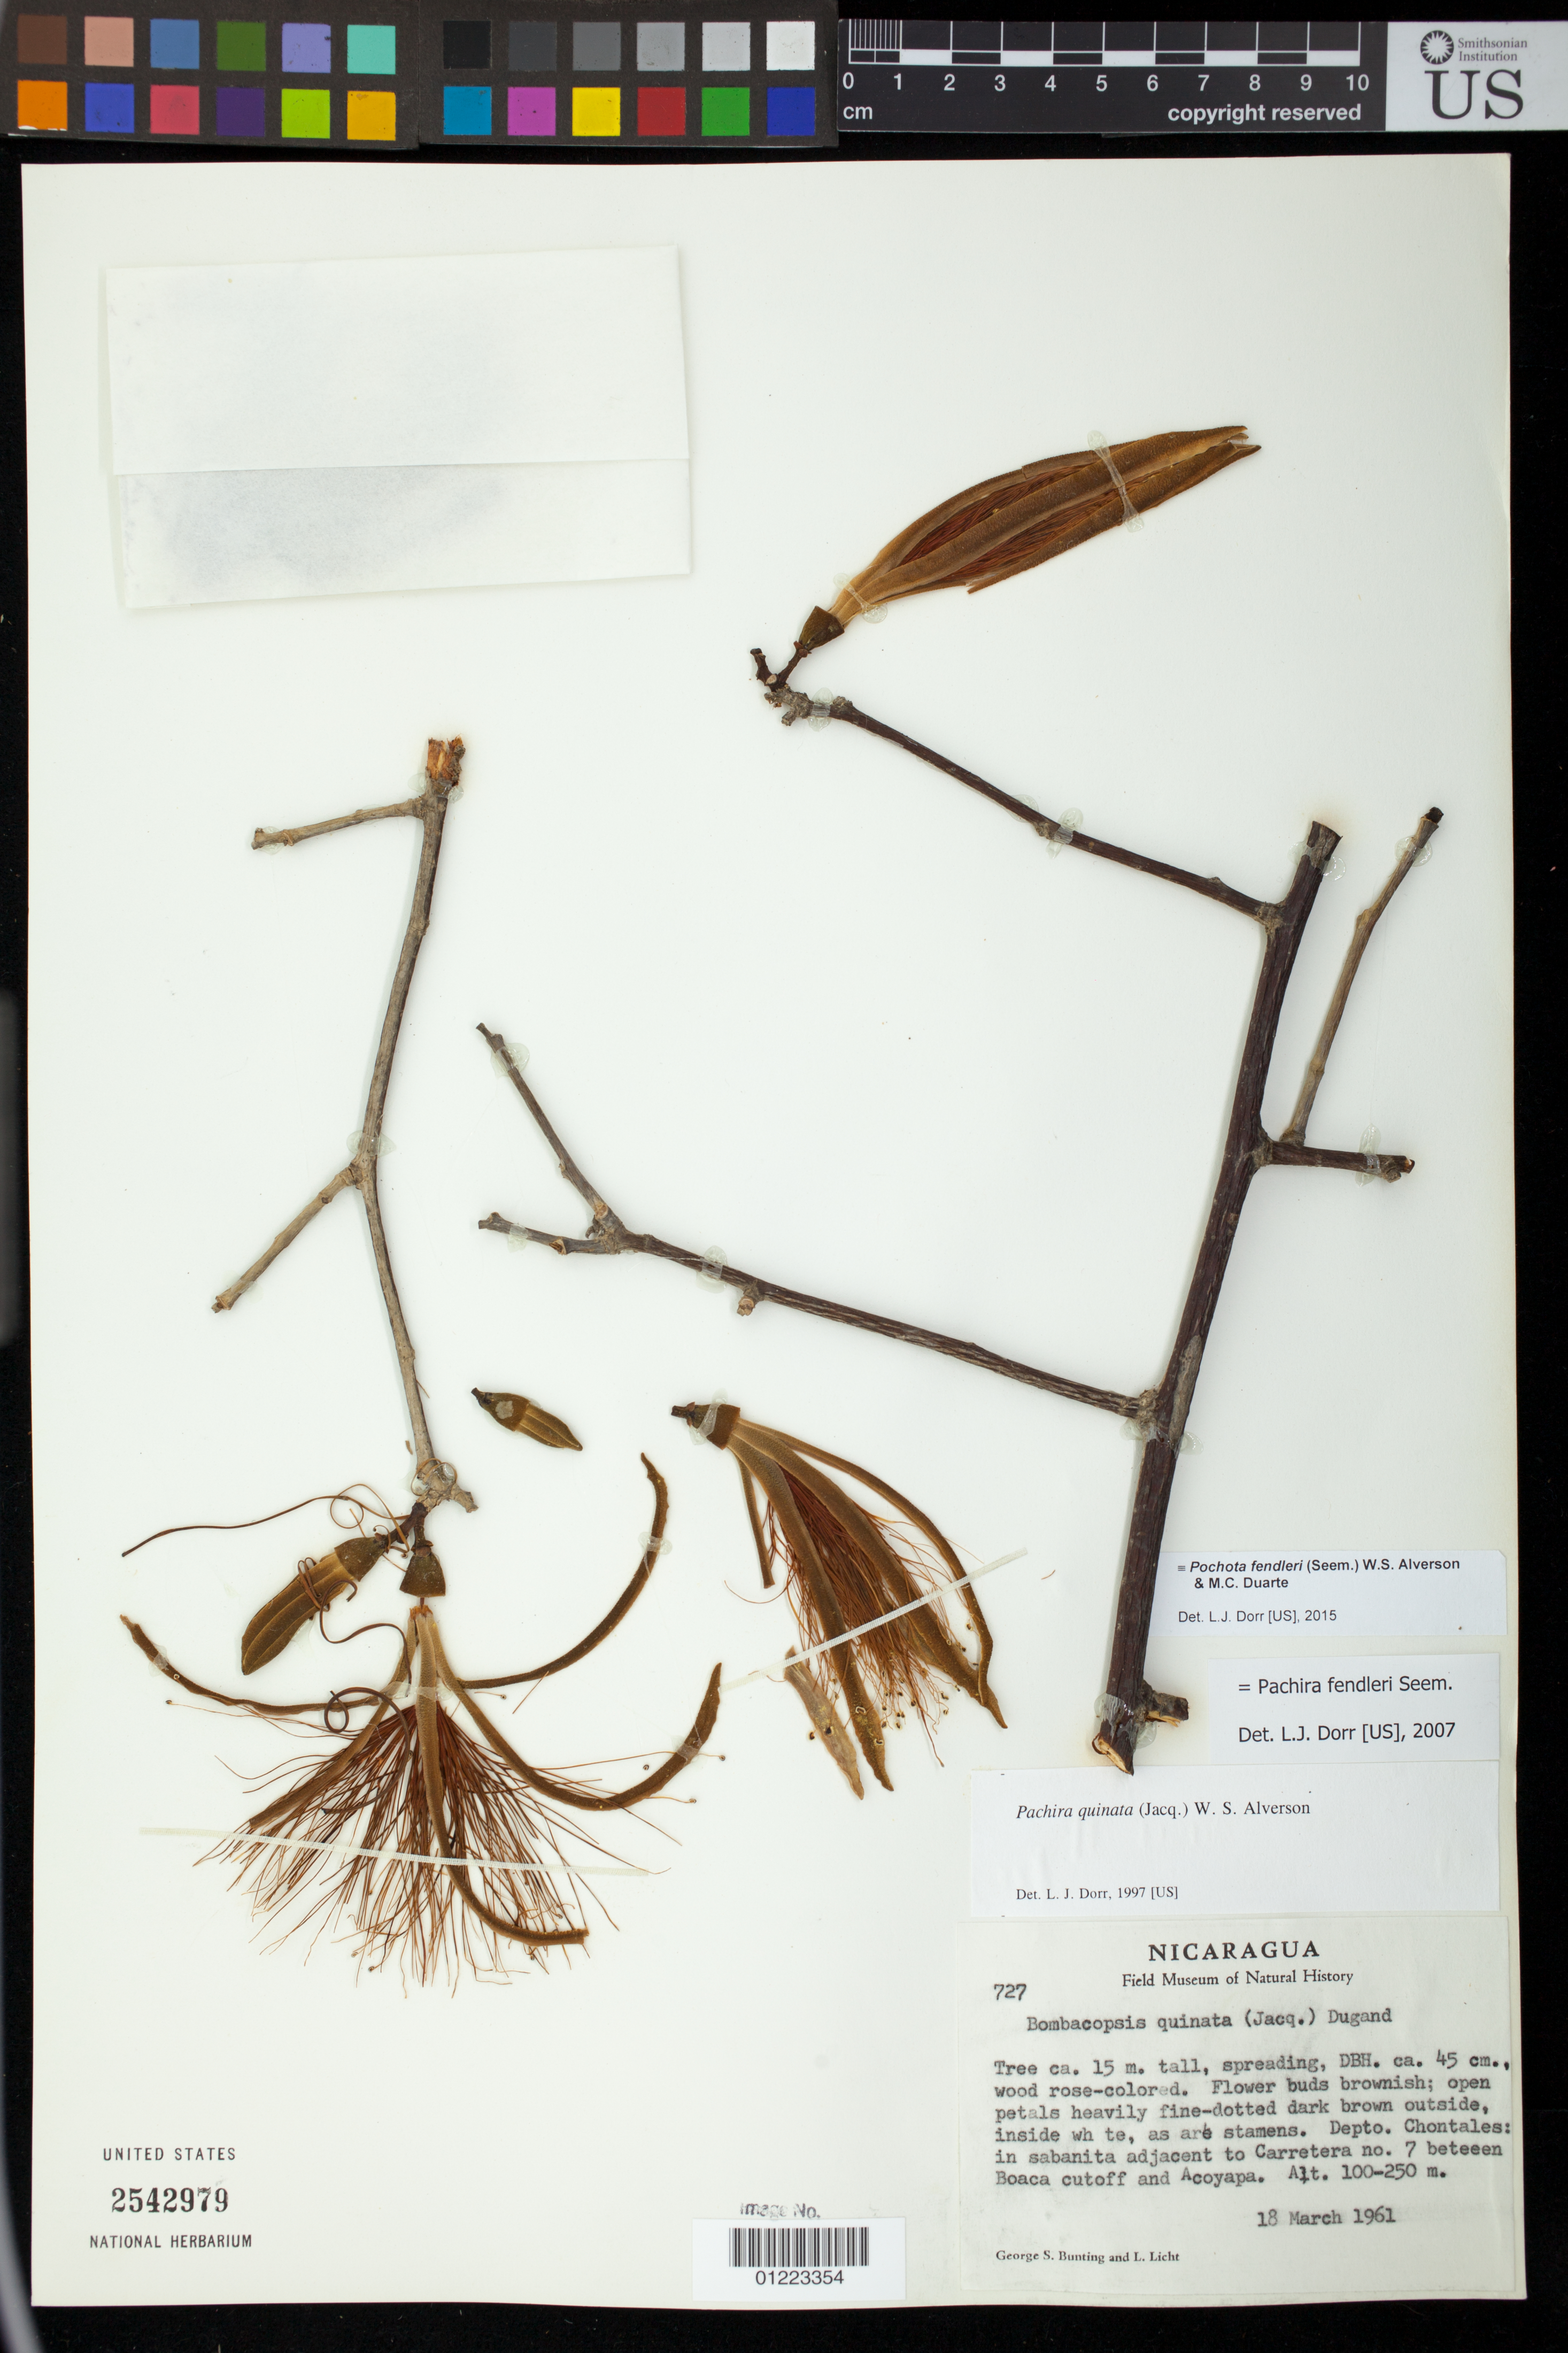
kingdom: Plantae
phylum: Tracheophyta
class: Magnoliopsida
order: Malvales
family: Malvaceae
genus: Pochota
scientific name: Pochota fendleri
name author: (Seem.) W.S. Alverson & M.C. Duarte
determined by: Dorr, L. J., (BOT), Smithsonian Institution - National Museum of Natural History (UNITED STATES)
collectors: G. S. Bunting & L. Licht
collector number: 727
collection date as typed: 3/18/1961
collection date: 1961-03-18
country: Nicaragua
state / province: Chontales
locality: Chontales: In sabanita adjacent to Carretera no. 7 between Boaca cutoff and Acoyapa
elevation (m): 100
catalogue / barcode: US 2542979